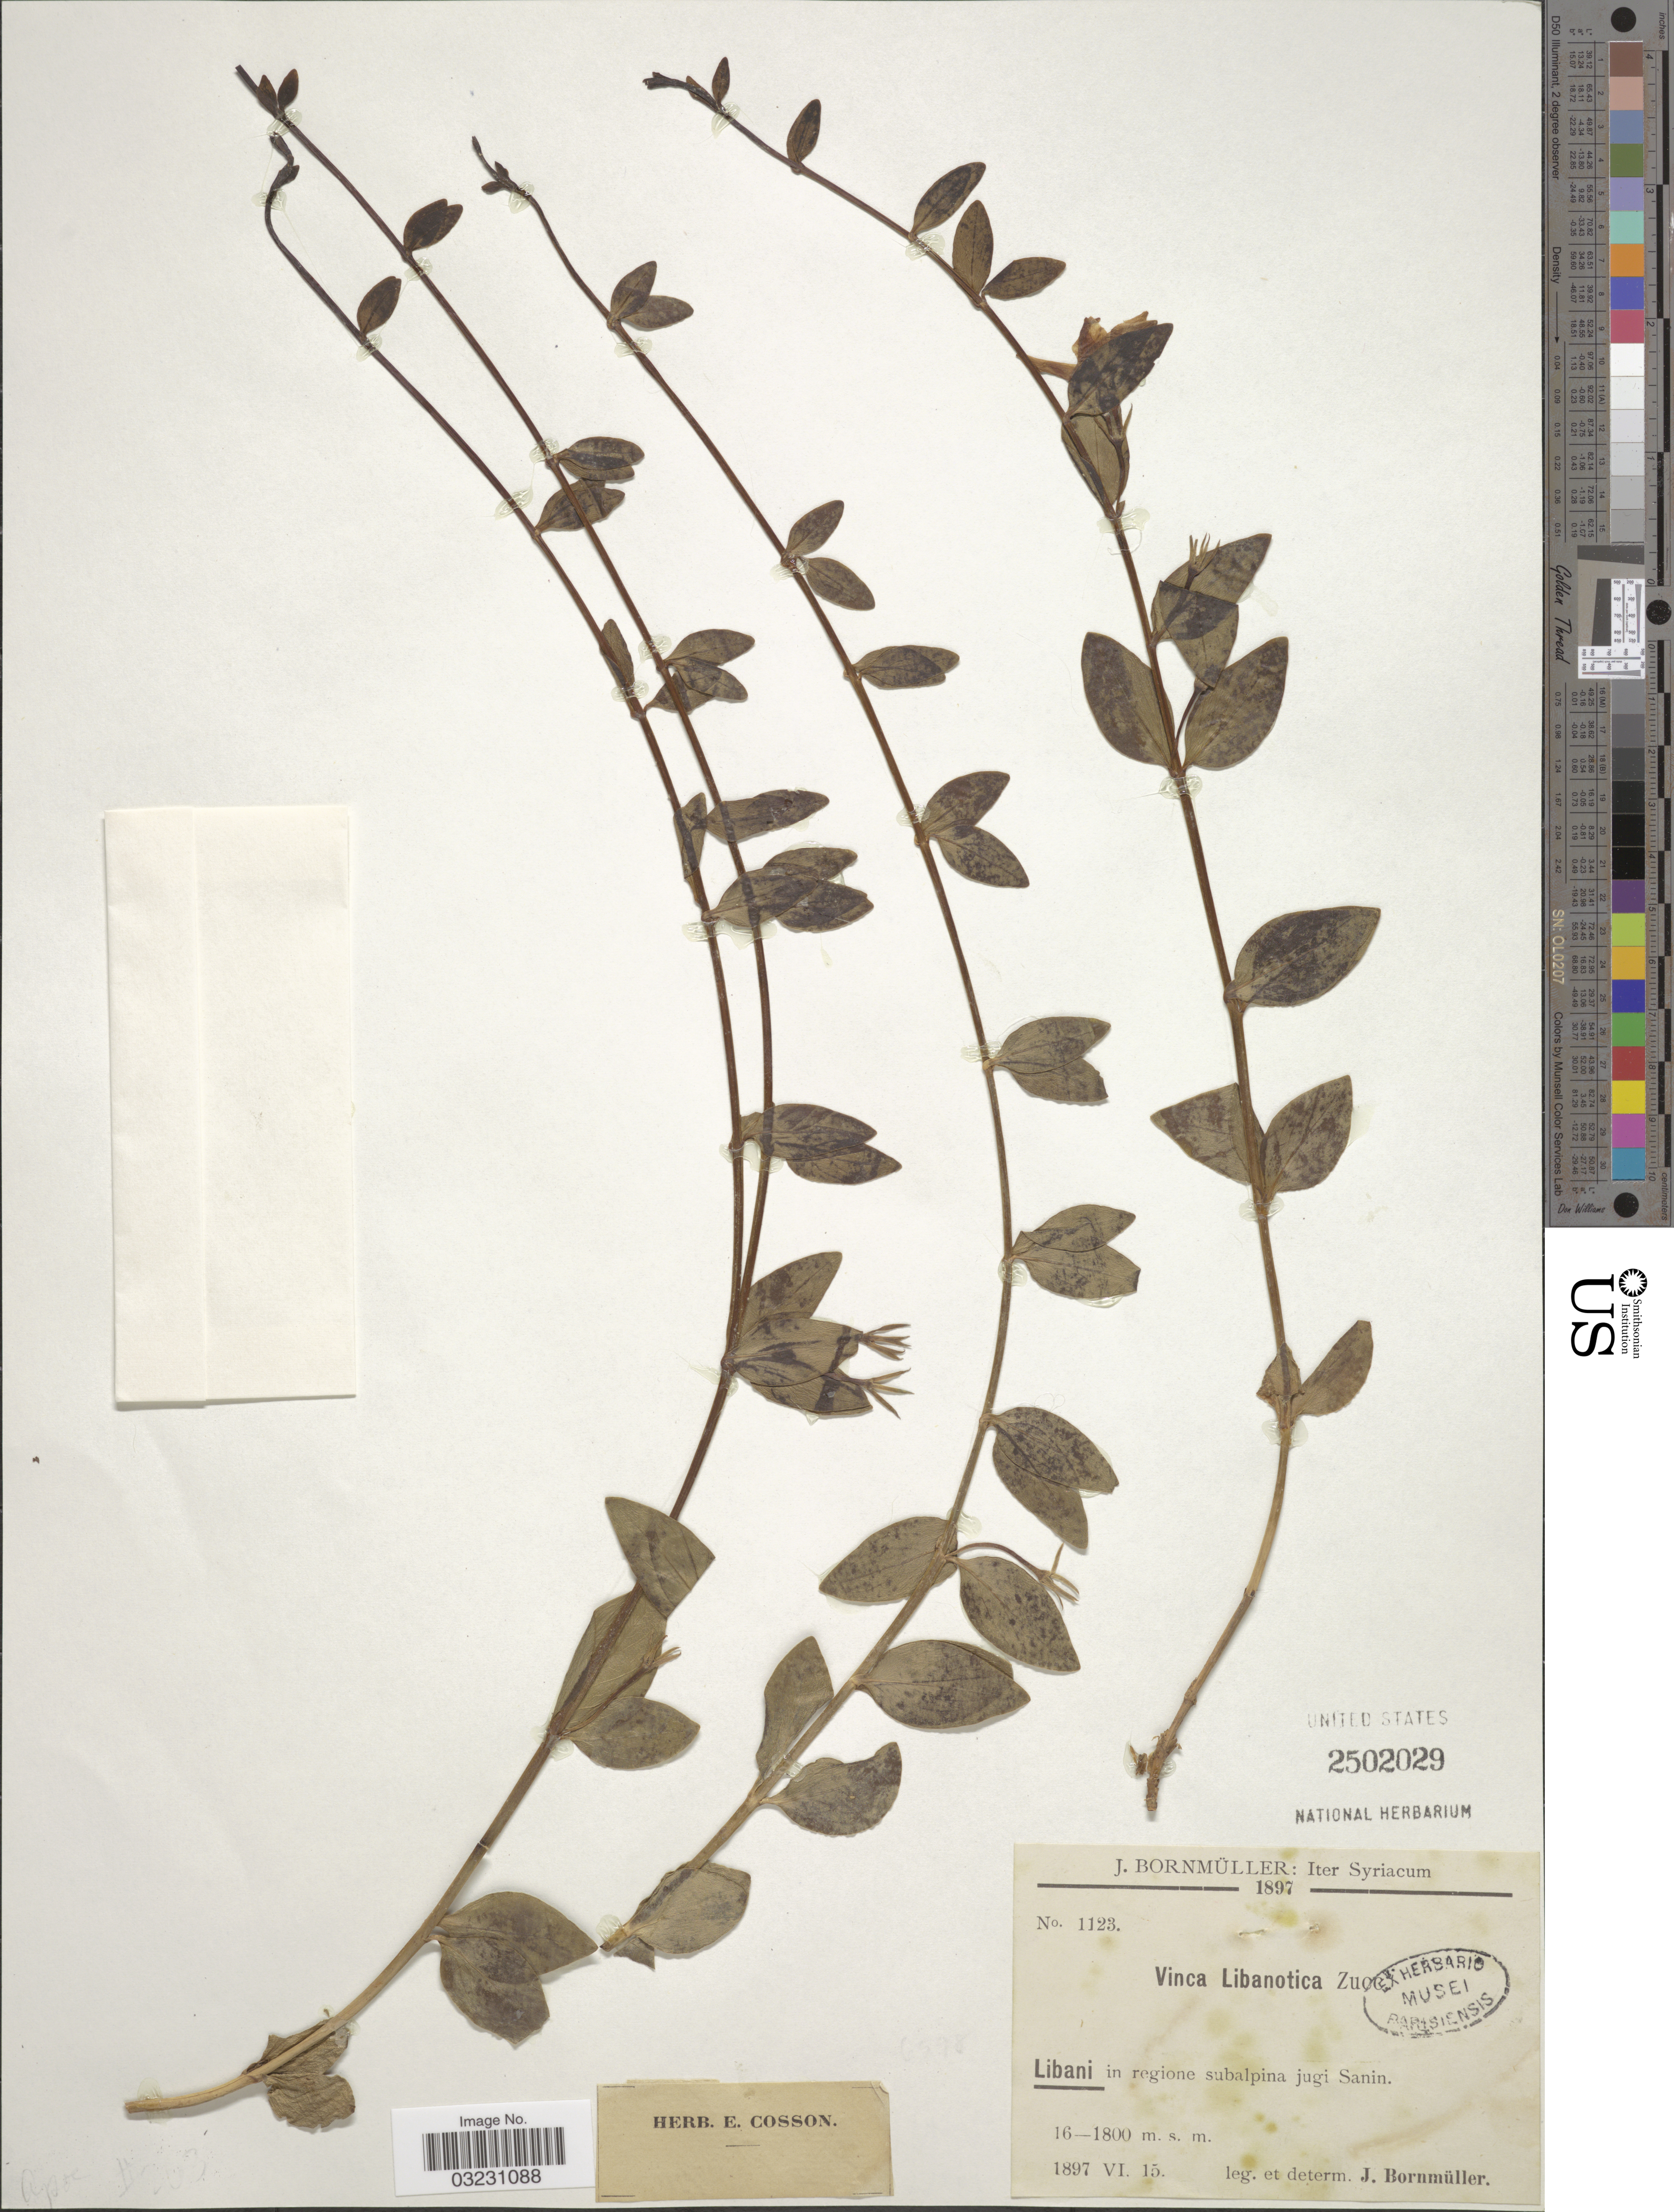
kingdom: Plantae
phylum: Tracheophyta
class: Magnoliopsida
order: Gentianales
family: Apocynaceae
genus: Vinca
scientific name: Vinca libanotica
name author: Zucc.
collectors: J. Bornmüller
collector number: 1123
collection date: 1897-06-15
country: Syria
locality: Syriacum. Libani in regione subalpina jugi Sanin.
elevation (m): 1600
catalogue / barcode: US 2502029